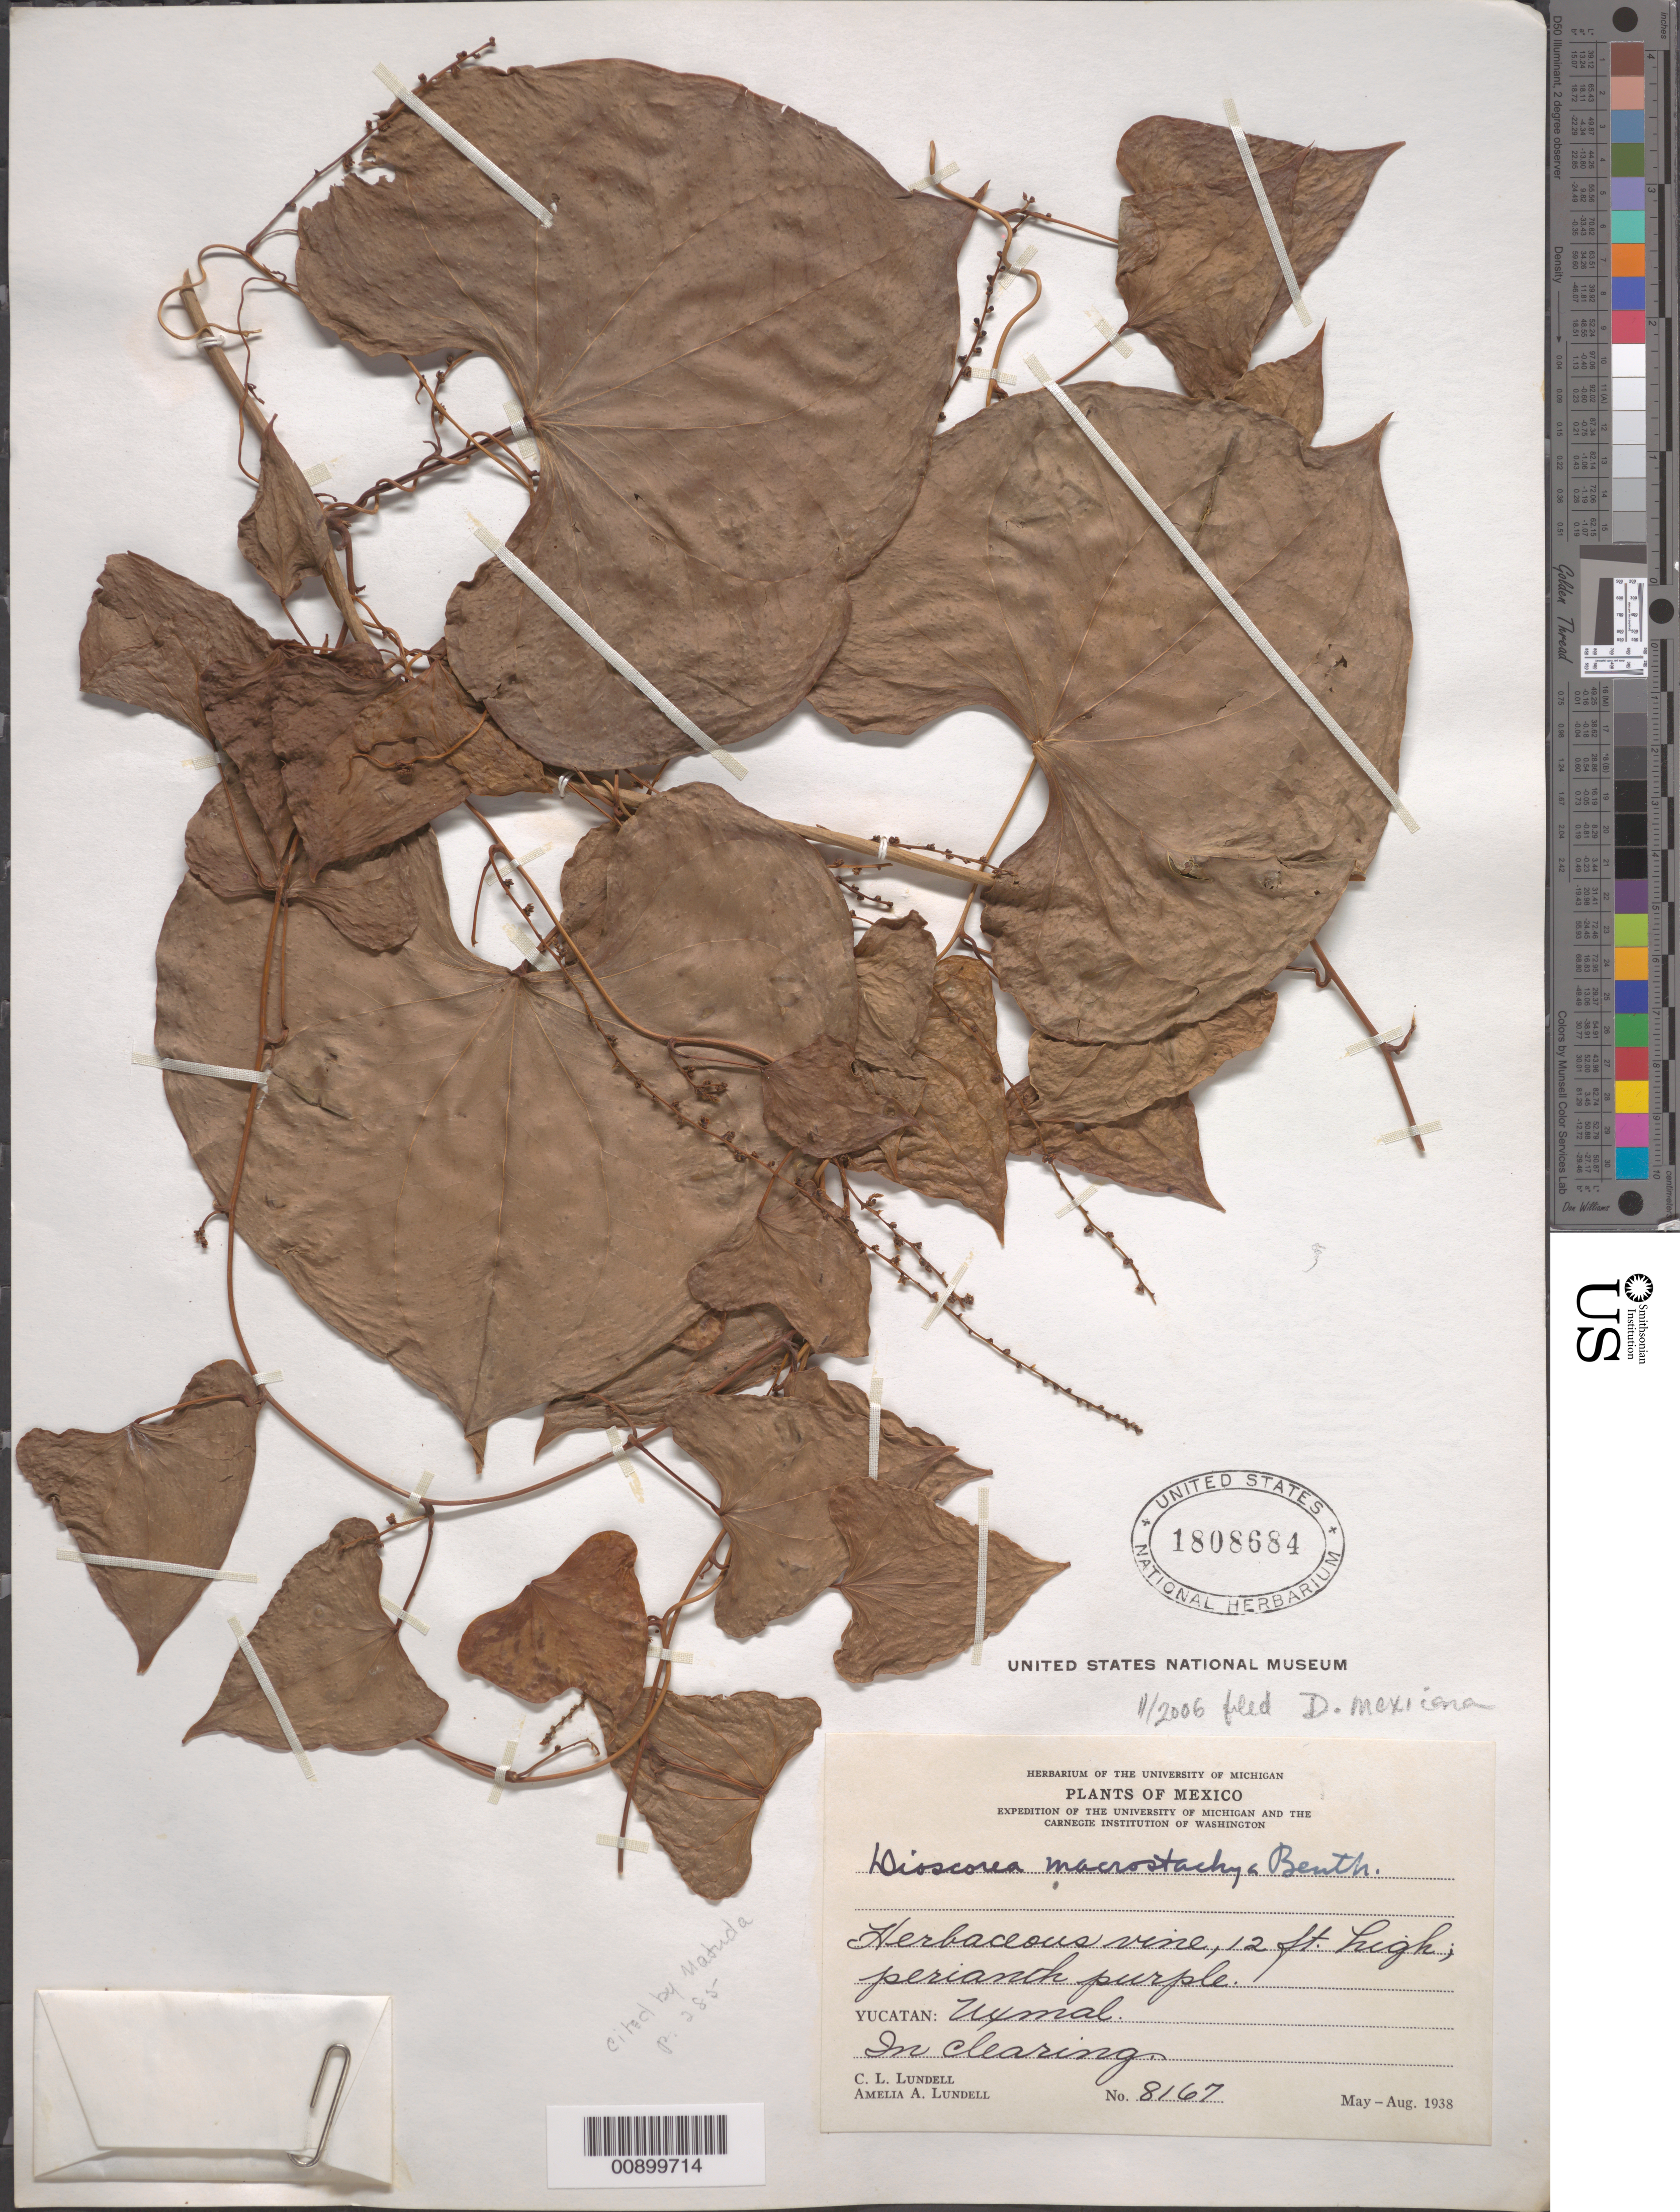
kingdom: Plantae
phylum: Tracheophyta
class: Liliopsida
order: Dioscoreales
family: Dioscoreaceae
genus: Dioscorea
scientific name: Dioscorea mexicana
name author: Scheidw.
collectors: C. L. Lundell & A. A. Lundell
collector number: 8167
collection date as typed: May 1938 to -- Aug 1938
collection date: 1938-05/1938-08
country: Mexico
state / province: Yucatán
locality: Yucatán: Uxmal.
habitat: In clearing.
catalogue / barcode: US 1808684